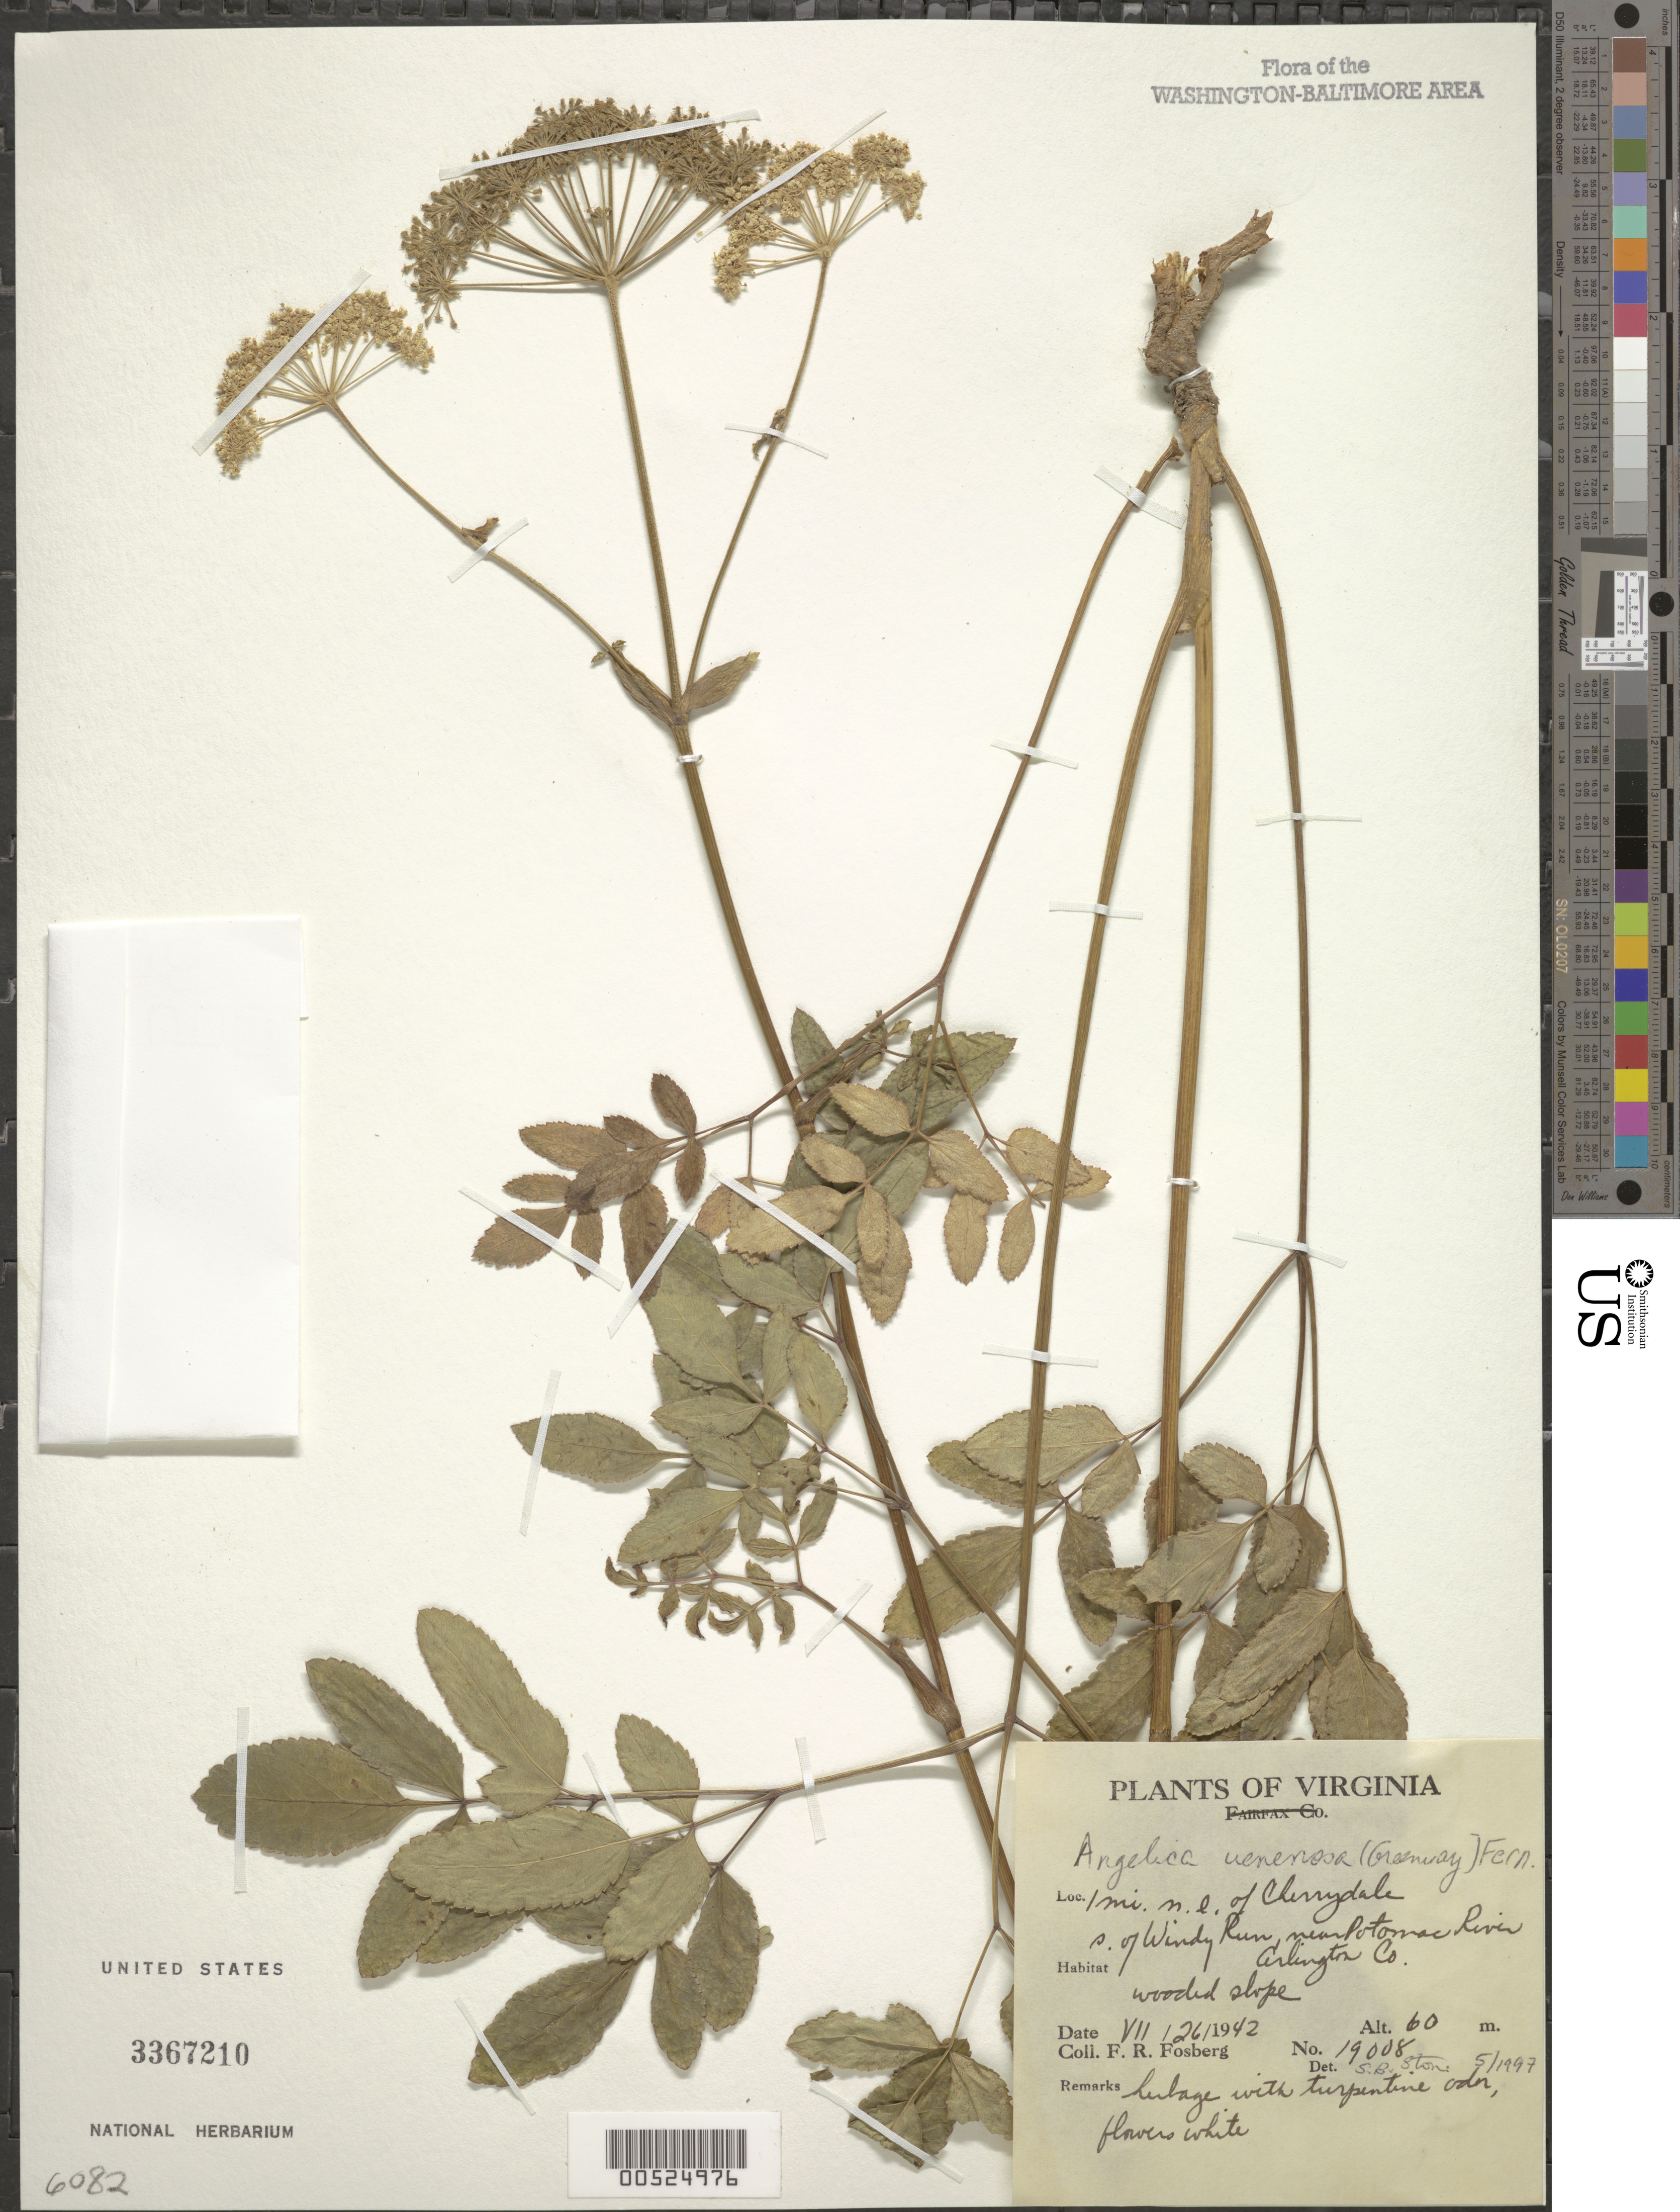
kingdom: Plantae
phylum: Tracheophyta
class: Magnoliopsida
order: Apiales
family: Apiaceae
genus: Angelica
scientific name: Angelica venenosa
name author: (Greenway) Fernald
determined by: Stone, S. B.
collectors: F. R. Fosberg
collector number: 19008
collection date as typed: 26 Jul 1942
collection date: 1942-07-26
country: United States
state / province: Virginia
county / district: Arlington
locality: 1 mi. NE of Cherrydale, S of Windy Run, near Potomac River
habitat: Wooded slope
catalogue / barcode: US 3367210